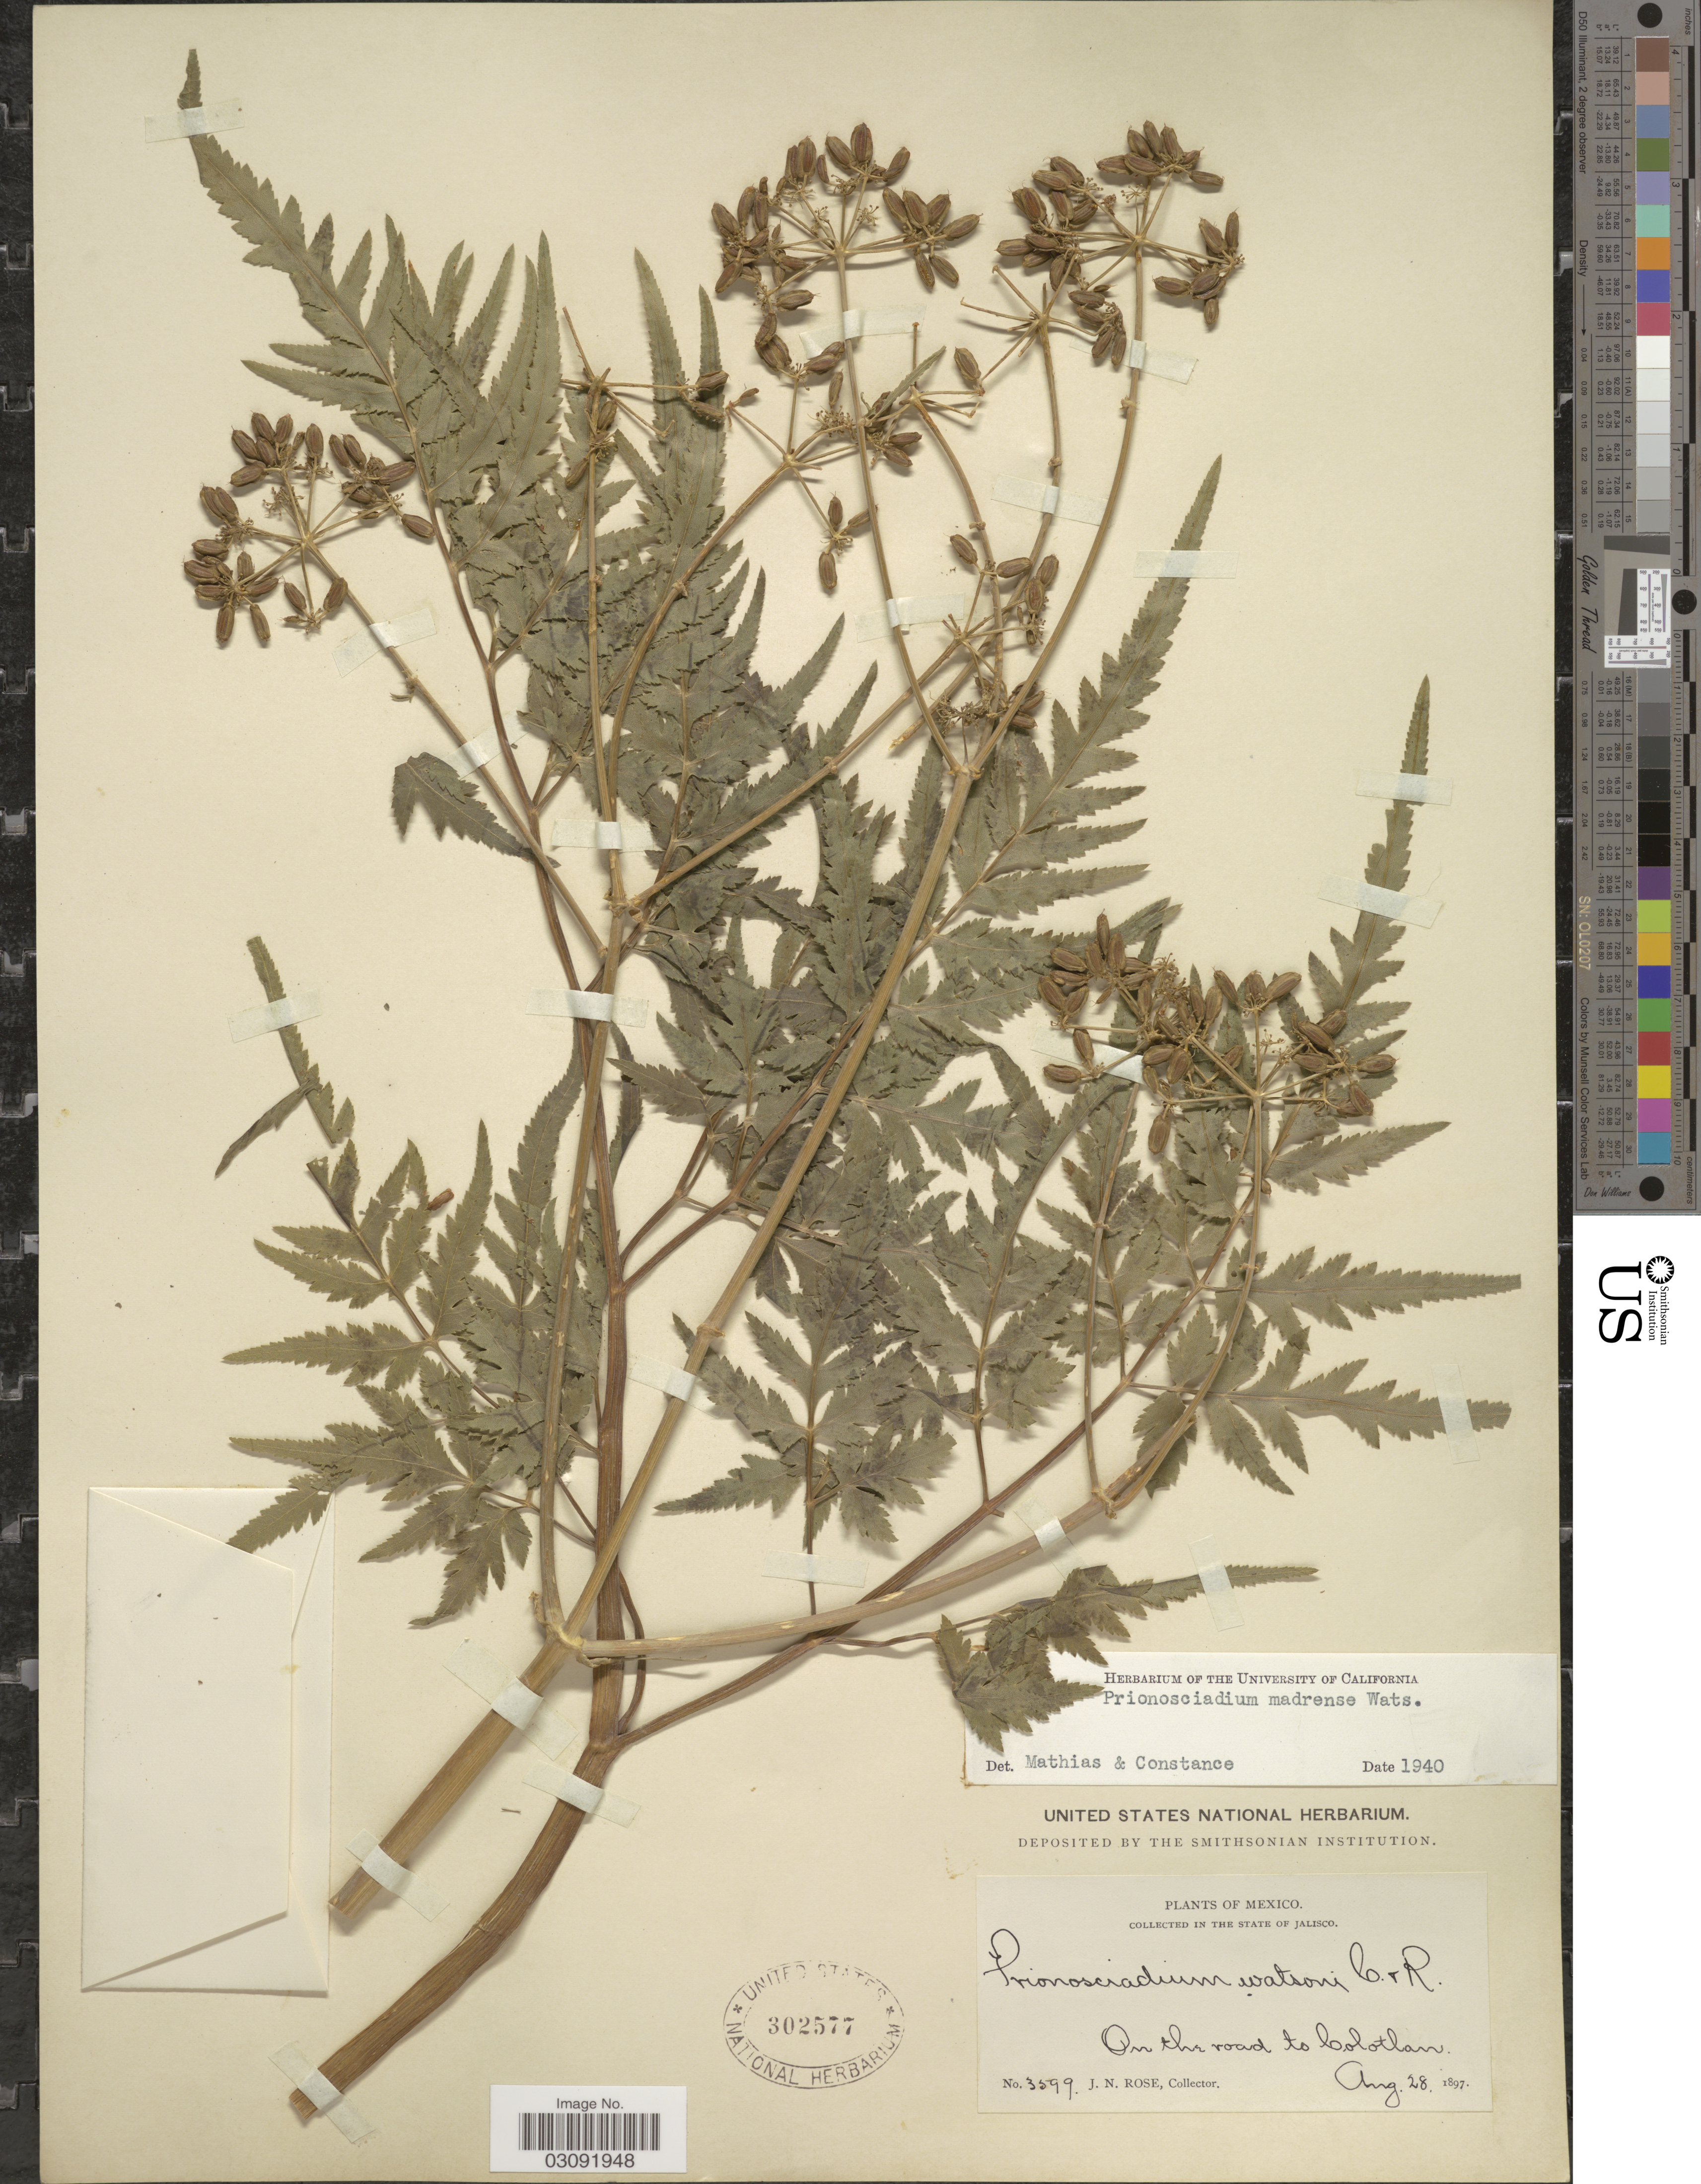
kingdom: Plantae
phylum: Tracheophyta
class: Magnoliopsida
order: Apiales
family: Apiaceae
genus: Prionosciadium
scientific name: Prionosciadium madrense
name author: S. Watson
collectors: J. N. Rose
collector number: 3599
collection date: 1897-08-28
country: Mexico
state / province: Jalisco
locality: On the road to Colotlan.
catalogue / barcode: US 302577